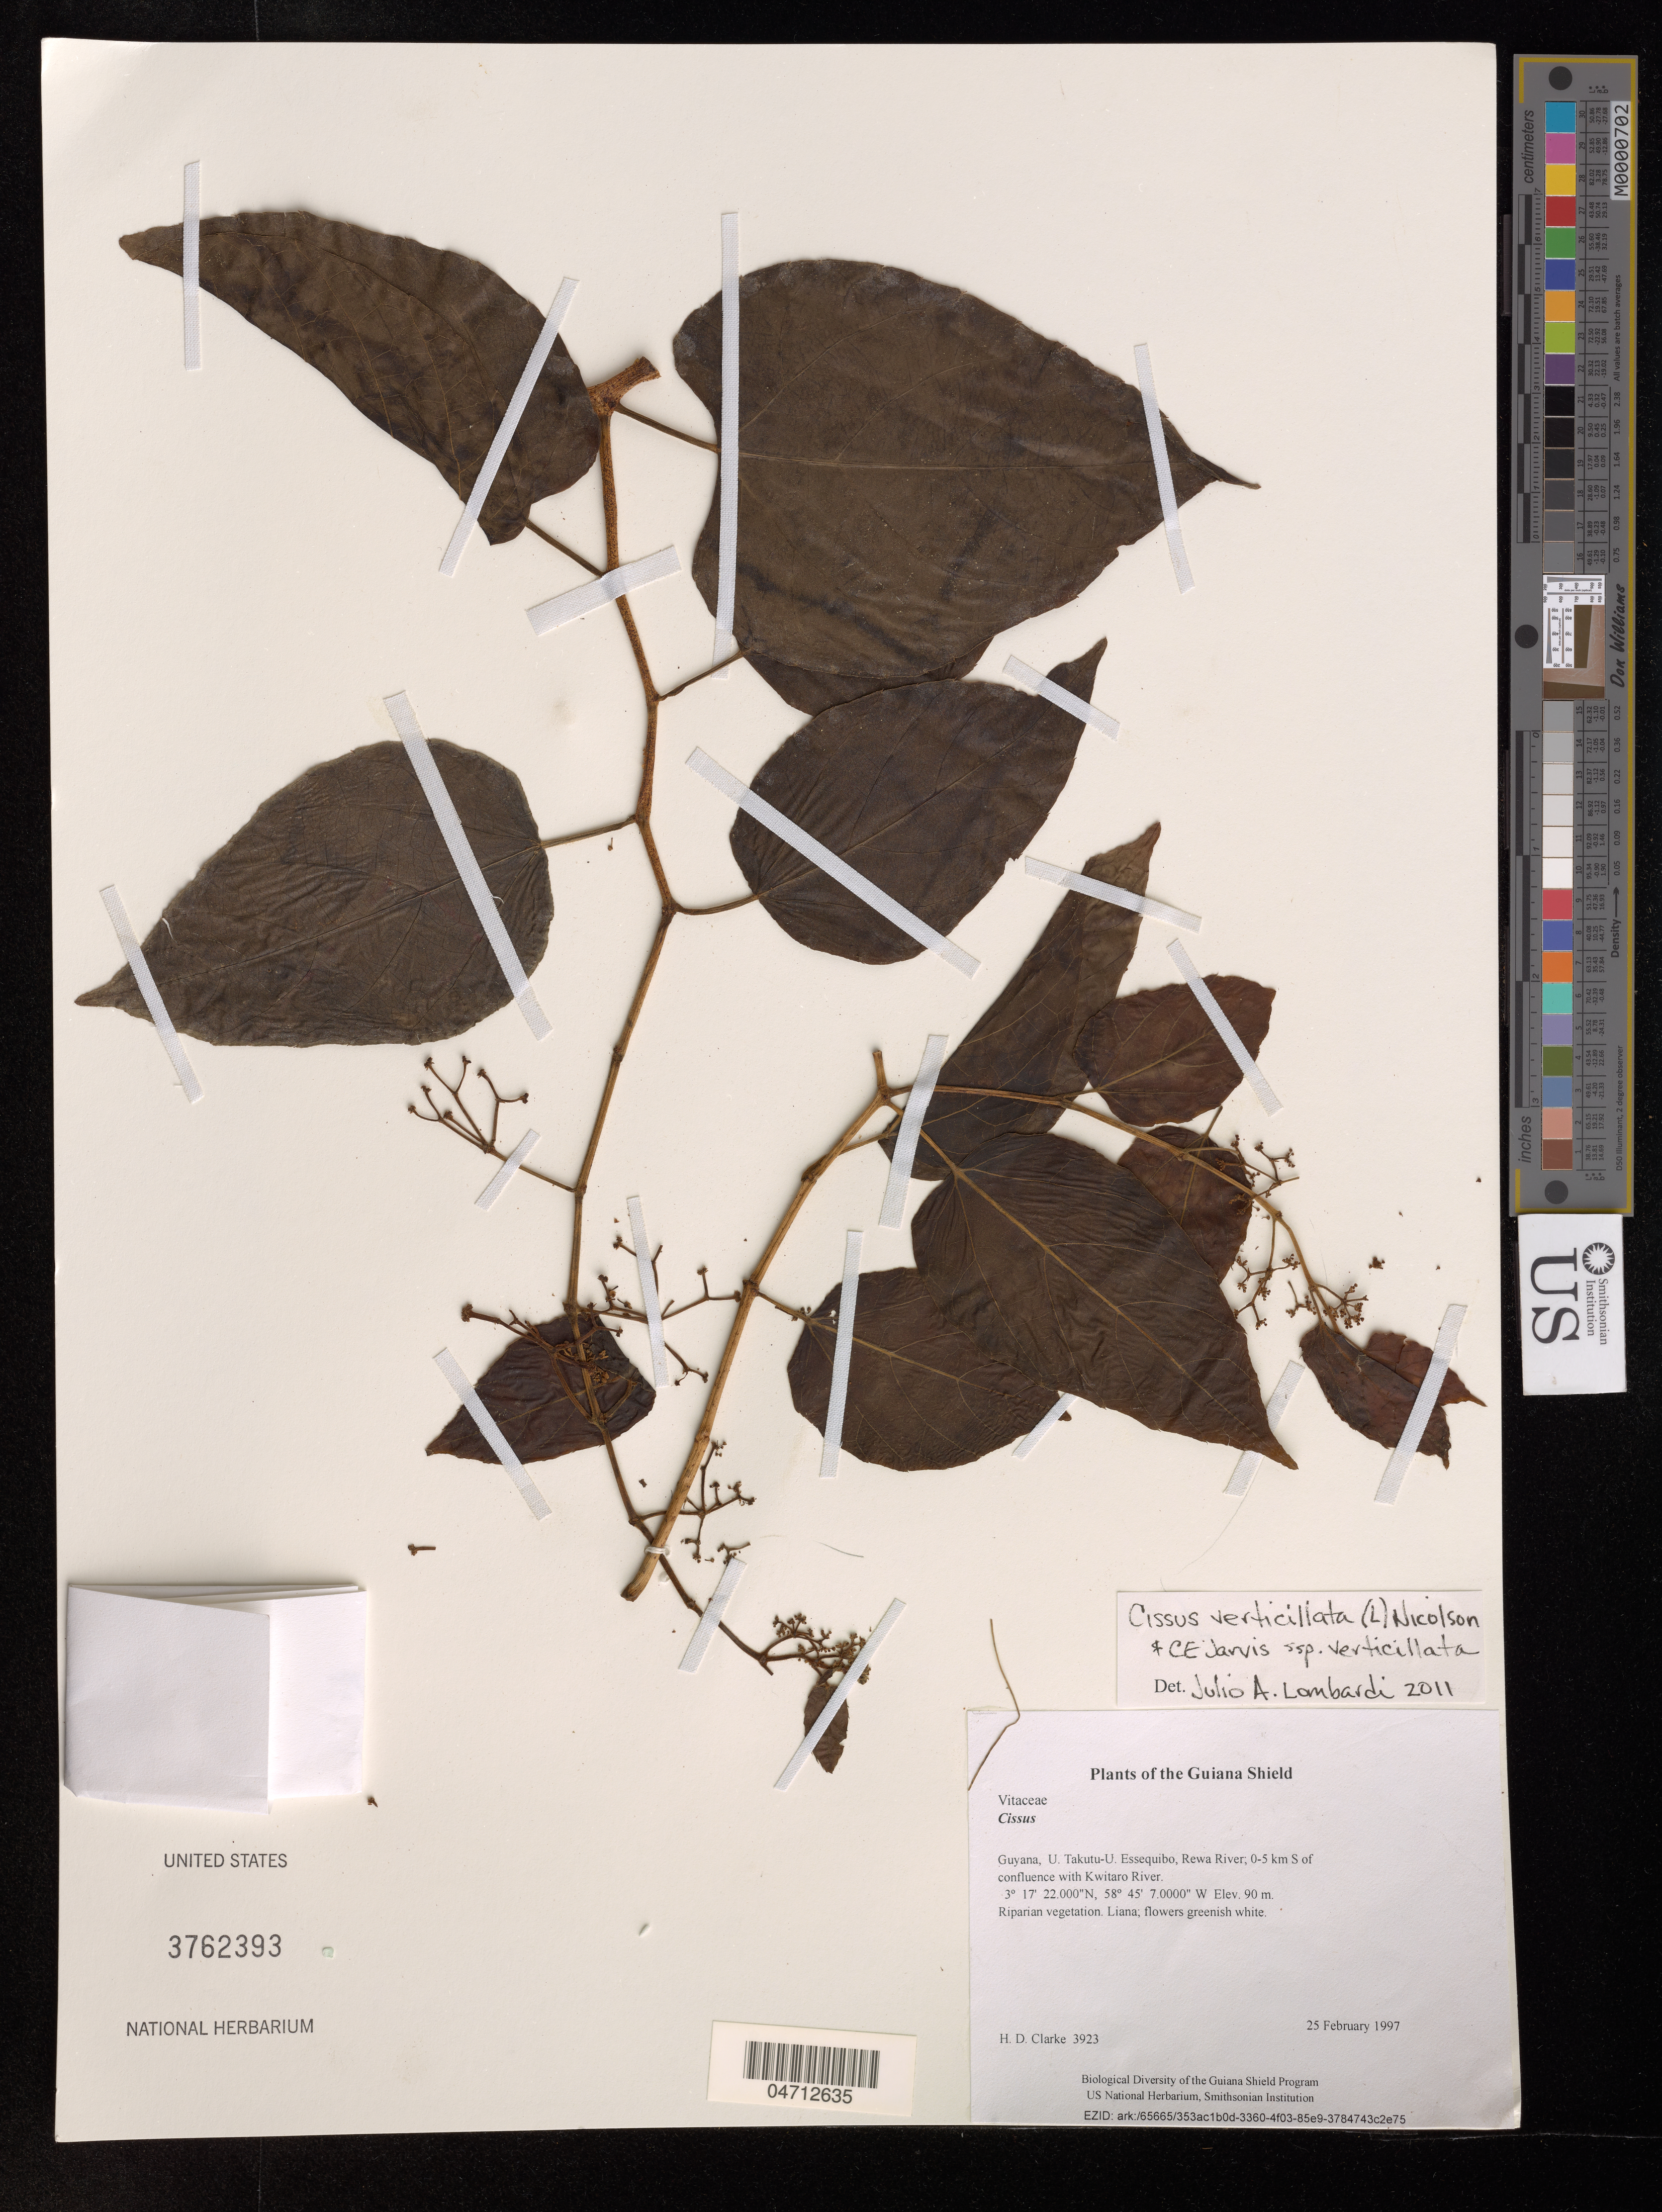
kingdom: Plantae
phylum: Tracheophyta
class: Magnoliopsida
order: Vitales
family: Vitaceae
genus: Cissus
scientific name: Cissus verticillata subsp. verticillata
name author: (L.) Nicolson & C.E. Jarvis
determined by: Lombardi, Julio A.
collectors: H. D. Clarke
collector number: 3923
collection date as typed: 25 February 1997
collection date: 1997-02-25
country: Guyana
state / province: U. Takutu-U. Essequibo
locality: Rewa River; 0-5 km S of confluence with Kwitaro River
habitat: Riparian vegetation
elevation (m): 90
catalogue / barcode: US 3762393